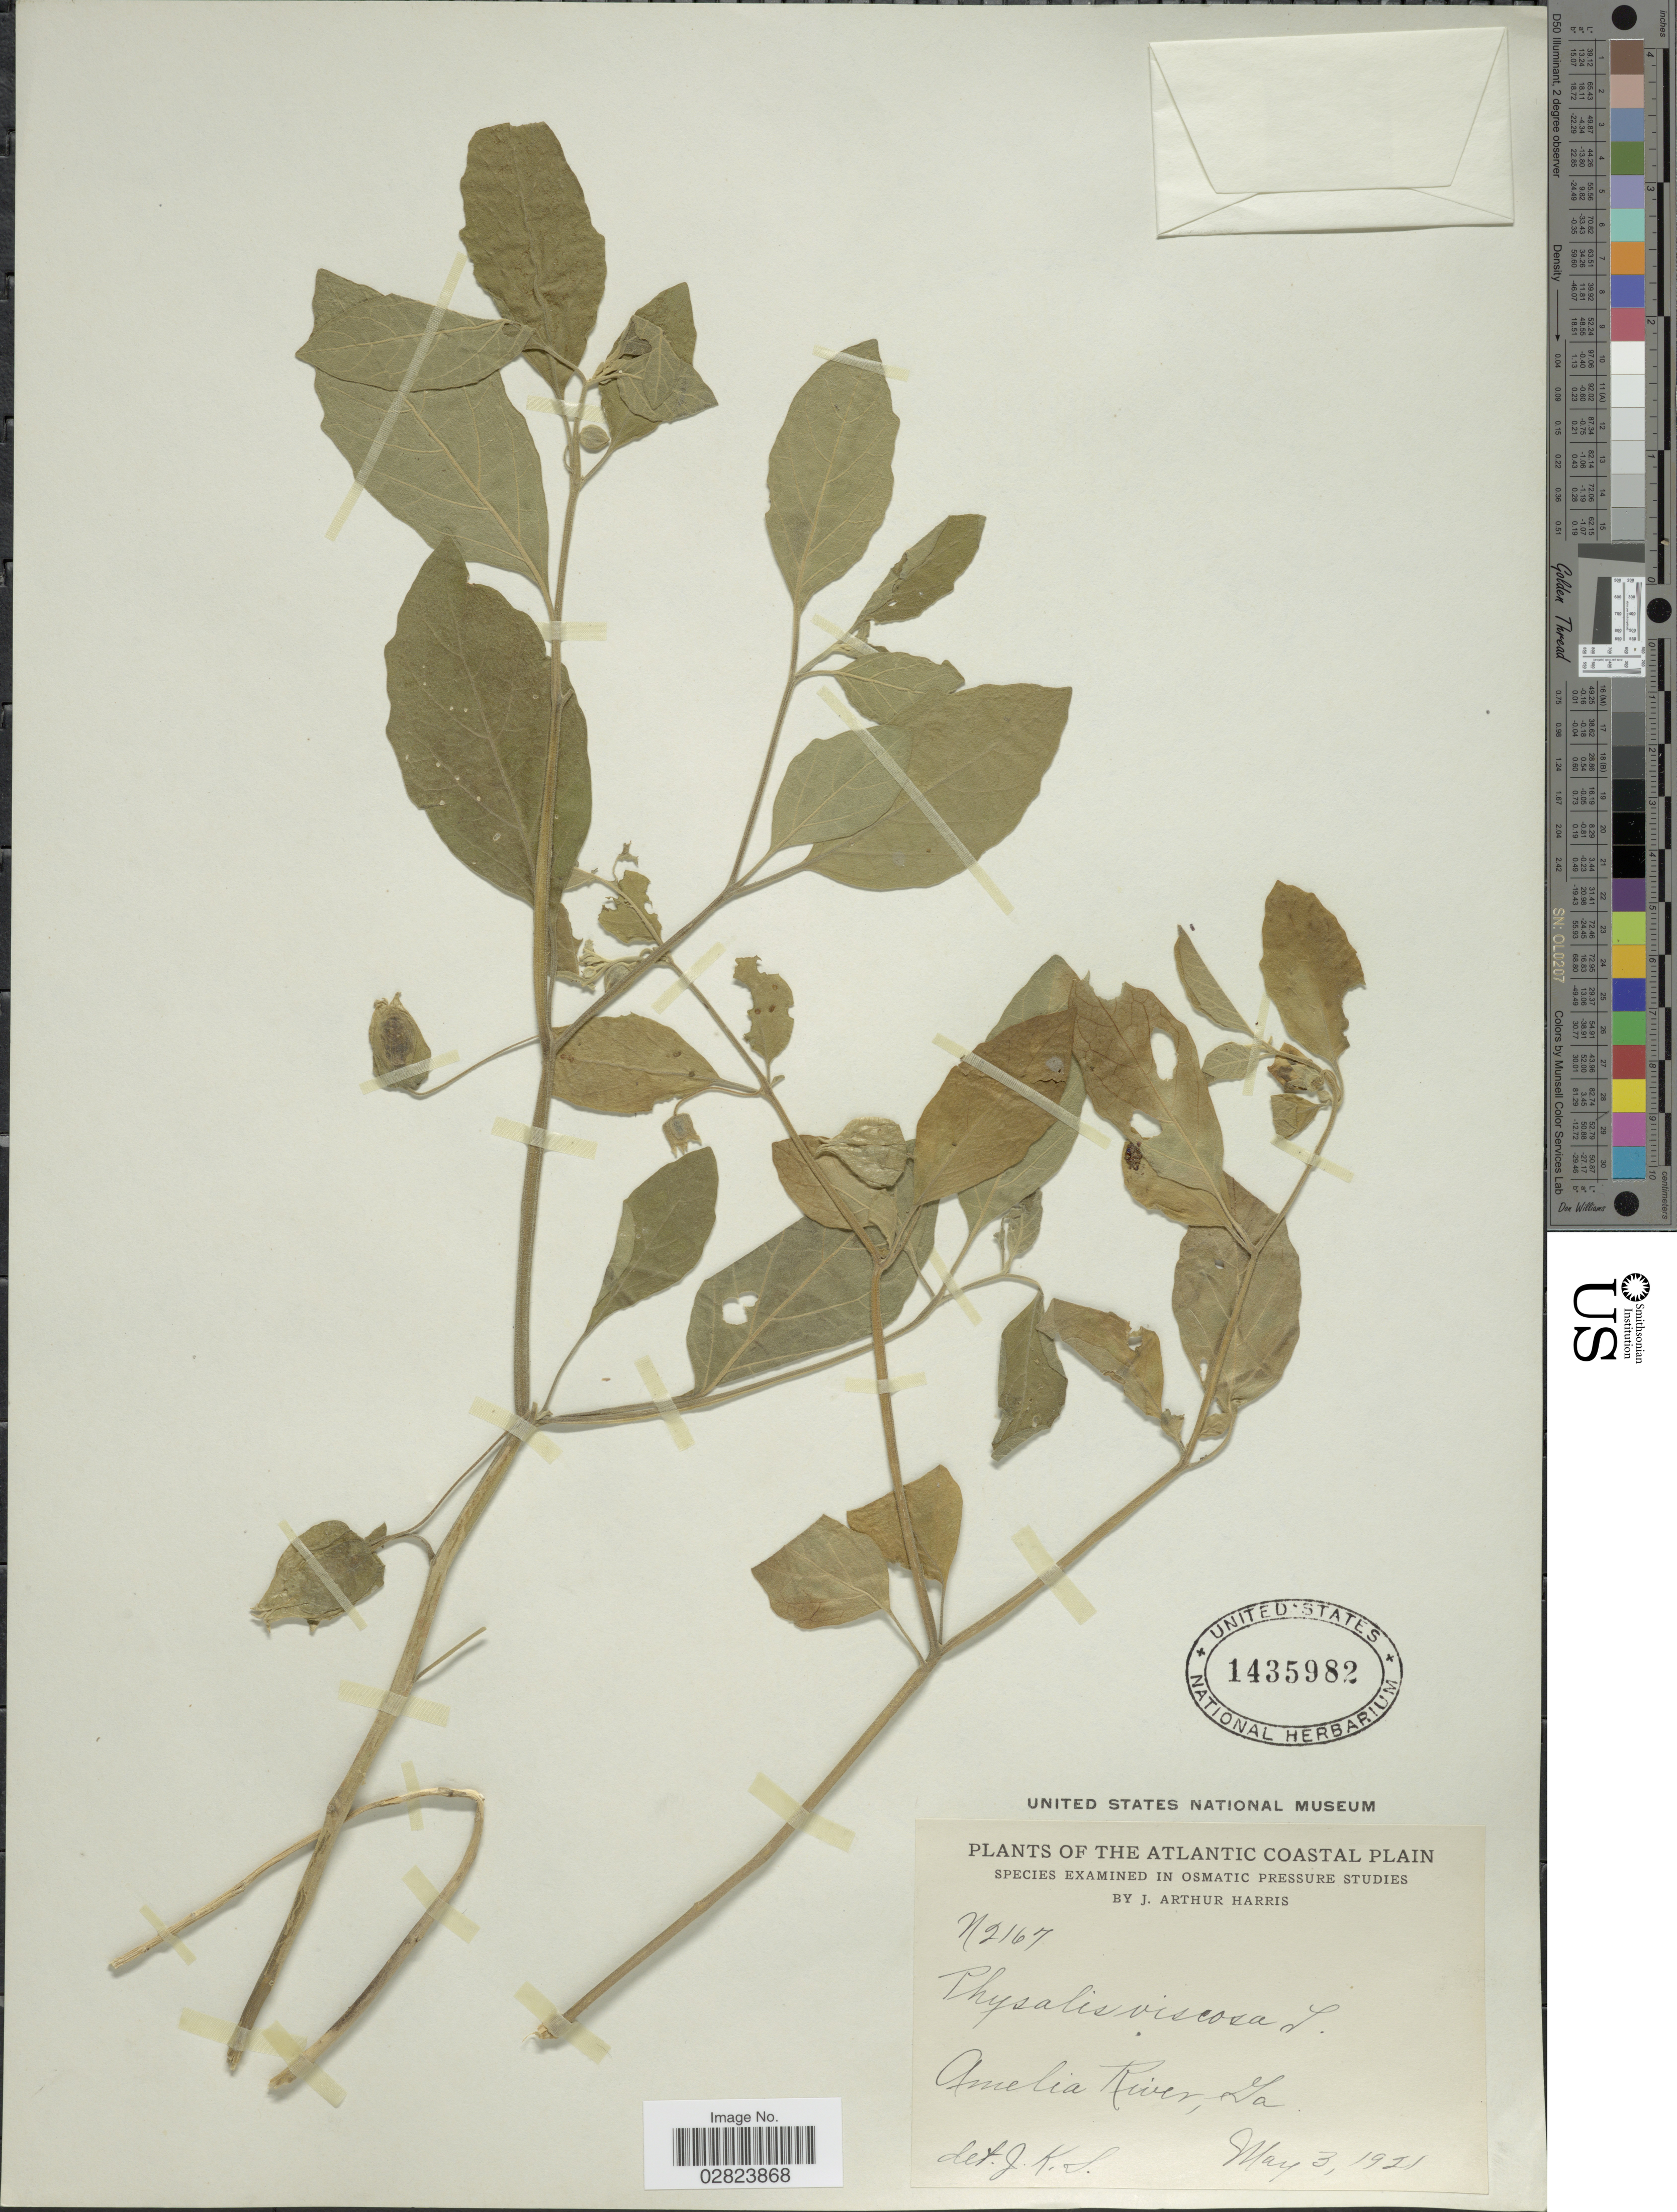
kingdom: Plantae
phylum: Tracheophyta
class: Magnoliopsida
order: Solanales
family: Solanaceae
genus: Physalis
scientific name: Physalis maritima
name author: M.A. Curtis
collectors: J. A. Harris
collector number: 2167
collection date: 1921-05-03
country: United States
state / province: Iowa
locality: Atlantic Coastal Plain. Amelia River.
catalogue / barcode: US 1435982